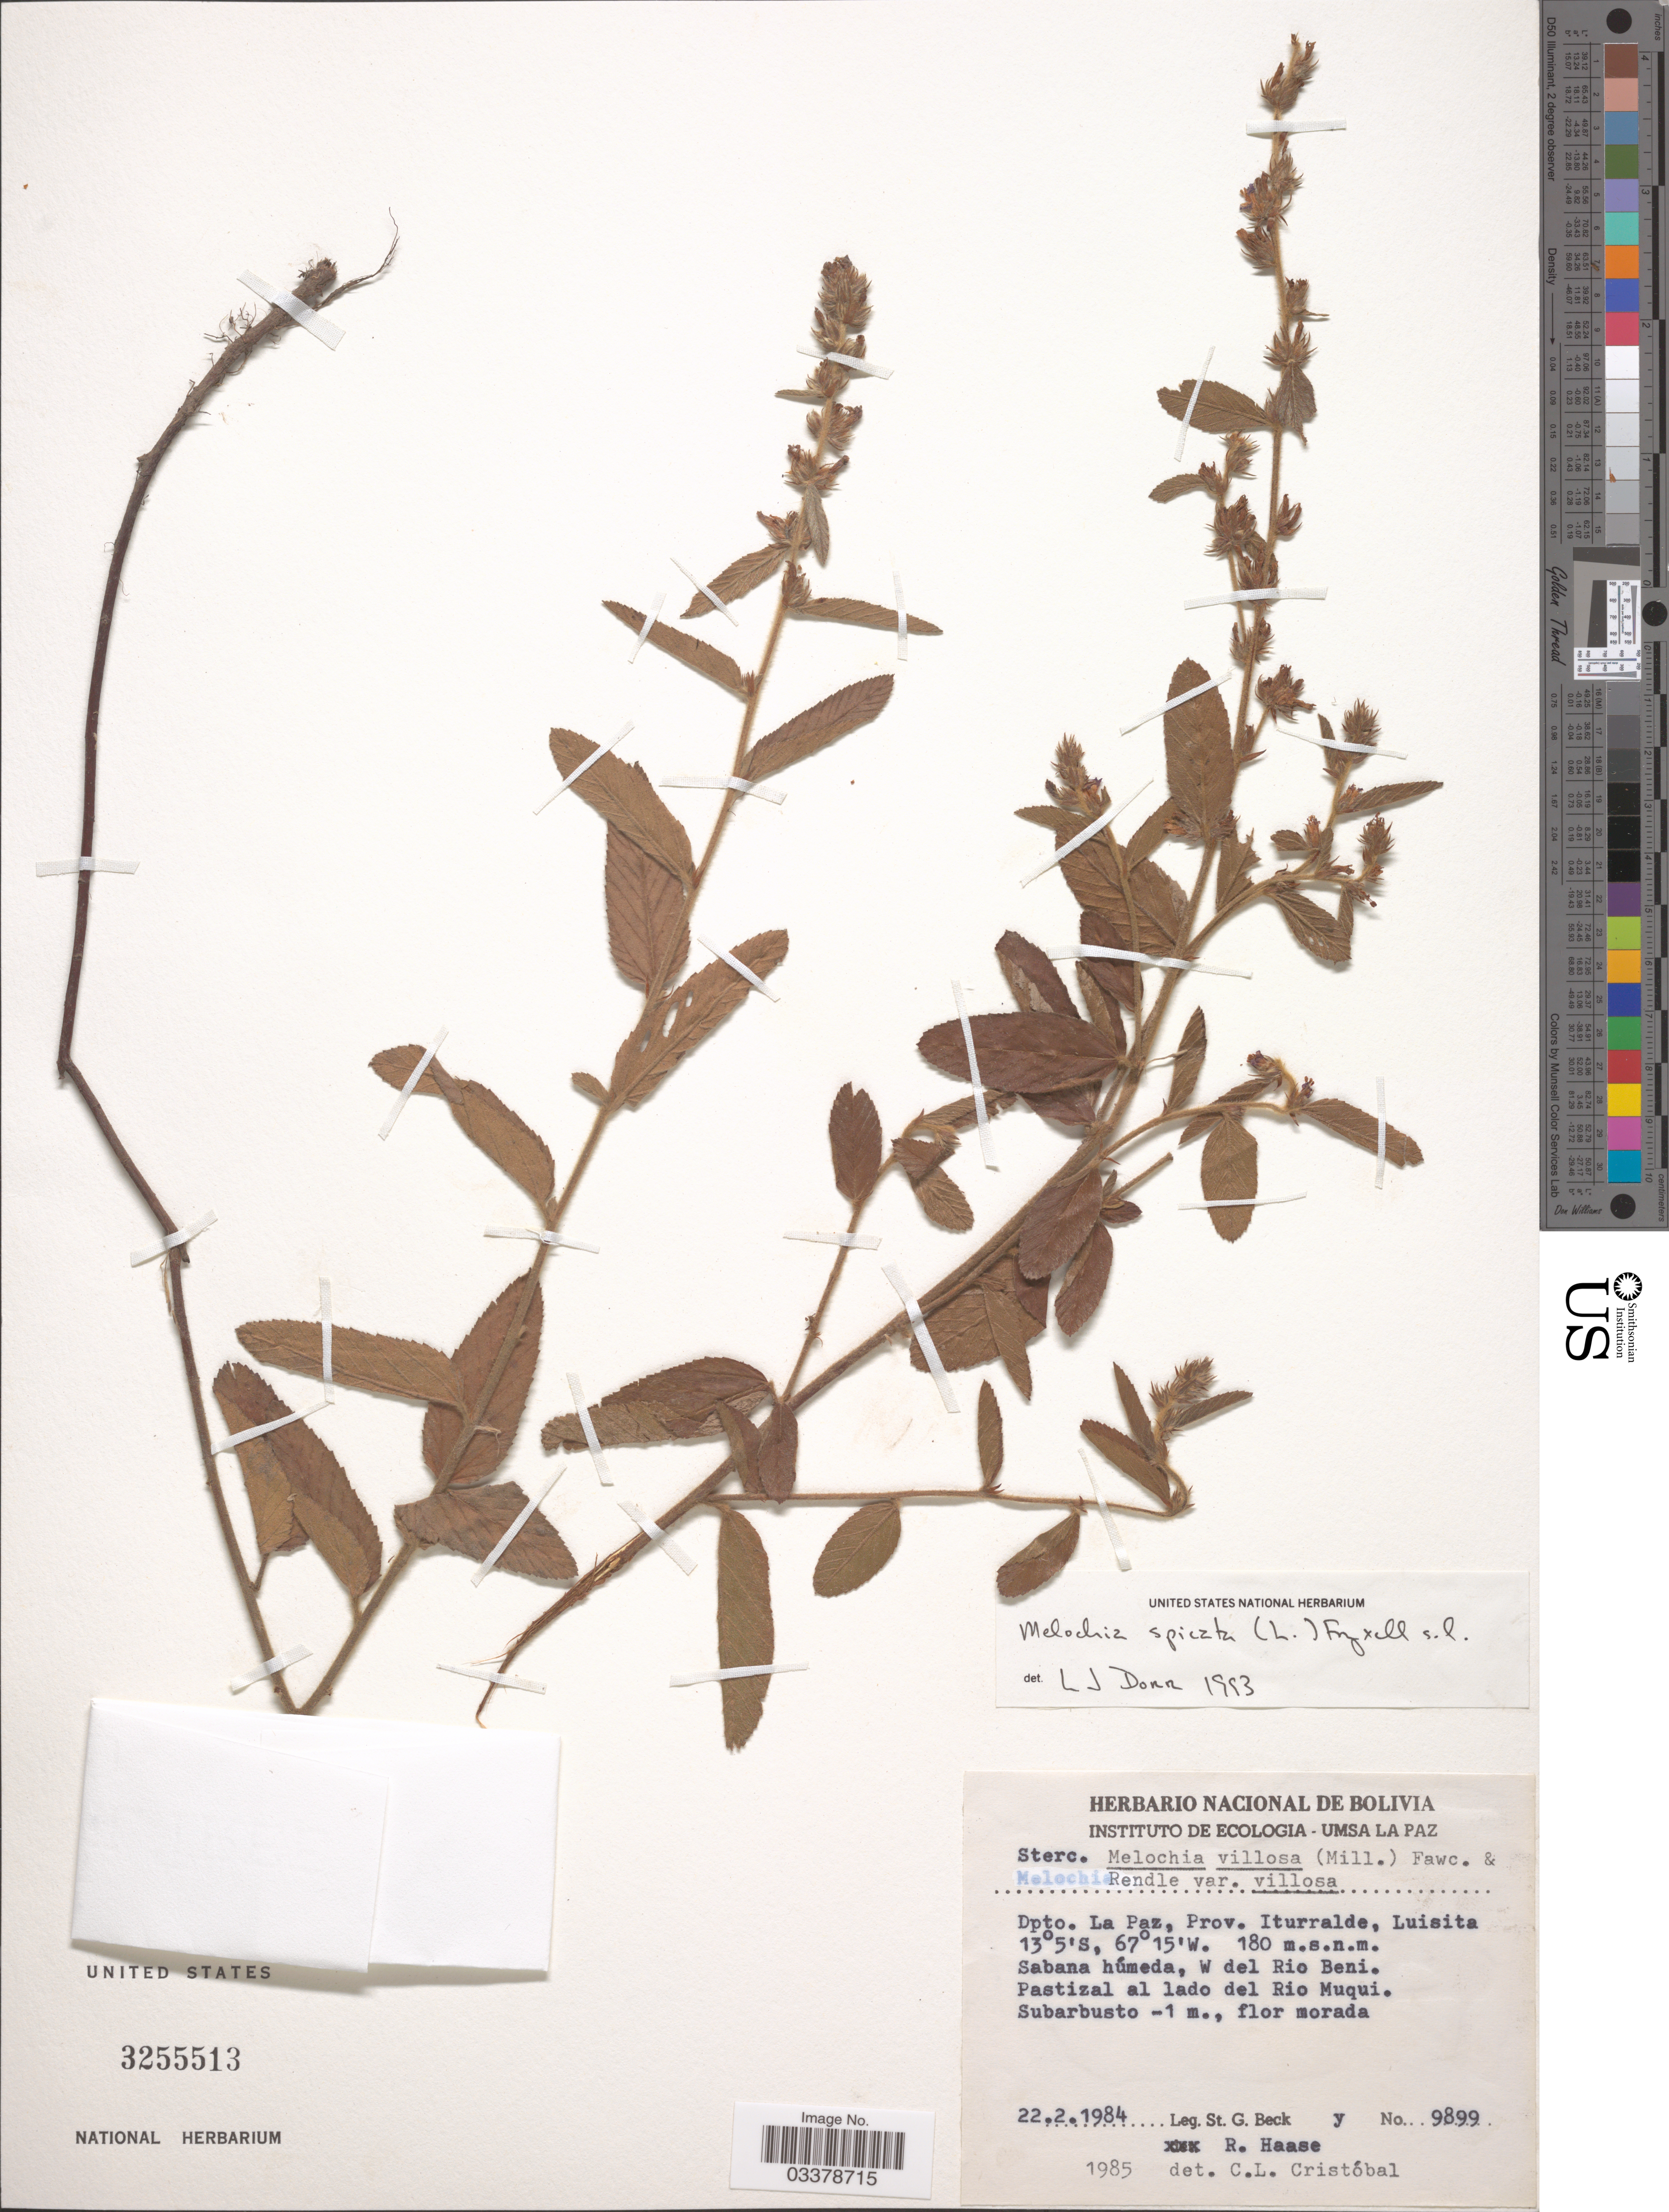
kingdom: Plantae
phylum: Tracheophyta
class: Magnoliopsida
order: Malvales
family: Malvaceae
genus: Melochia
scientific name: Melochia spicata var. spicata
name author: (L.) Fryxell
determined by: Dorr, L. J., (BOT), Smithsonian Institution - National Museum of Natural History (UNITED STATES)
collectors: S. G. Beck & R. Haase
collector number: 9899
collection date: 1984-02-22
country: Bolivia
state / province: La Paz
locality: Dpto. La Paz, Prov. Iturralde, Luisita. Sabana húmda, W del Rio Beni. Pastizal al lado del Rio Muqui.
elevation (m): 180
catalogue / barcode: US 3255513